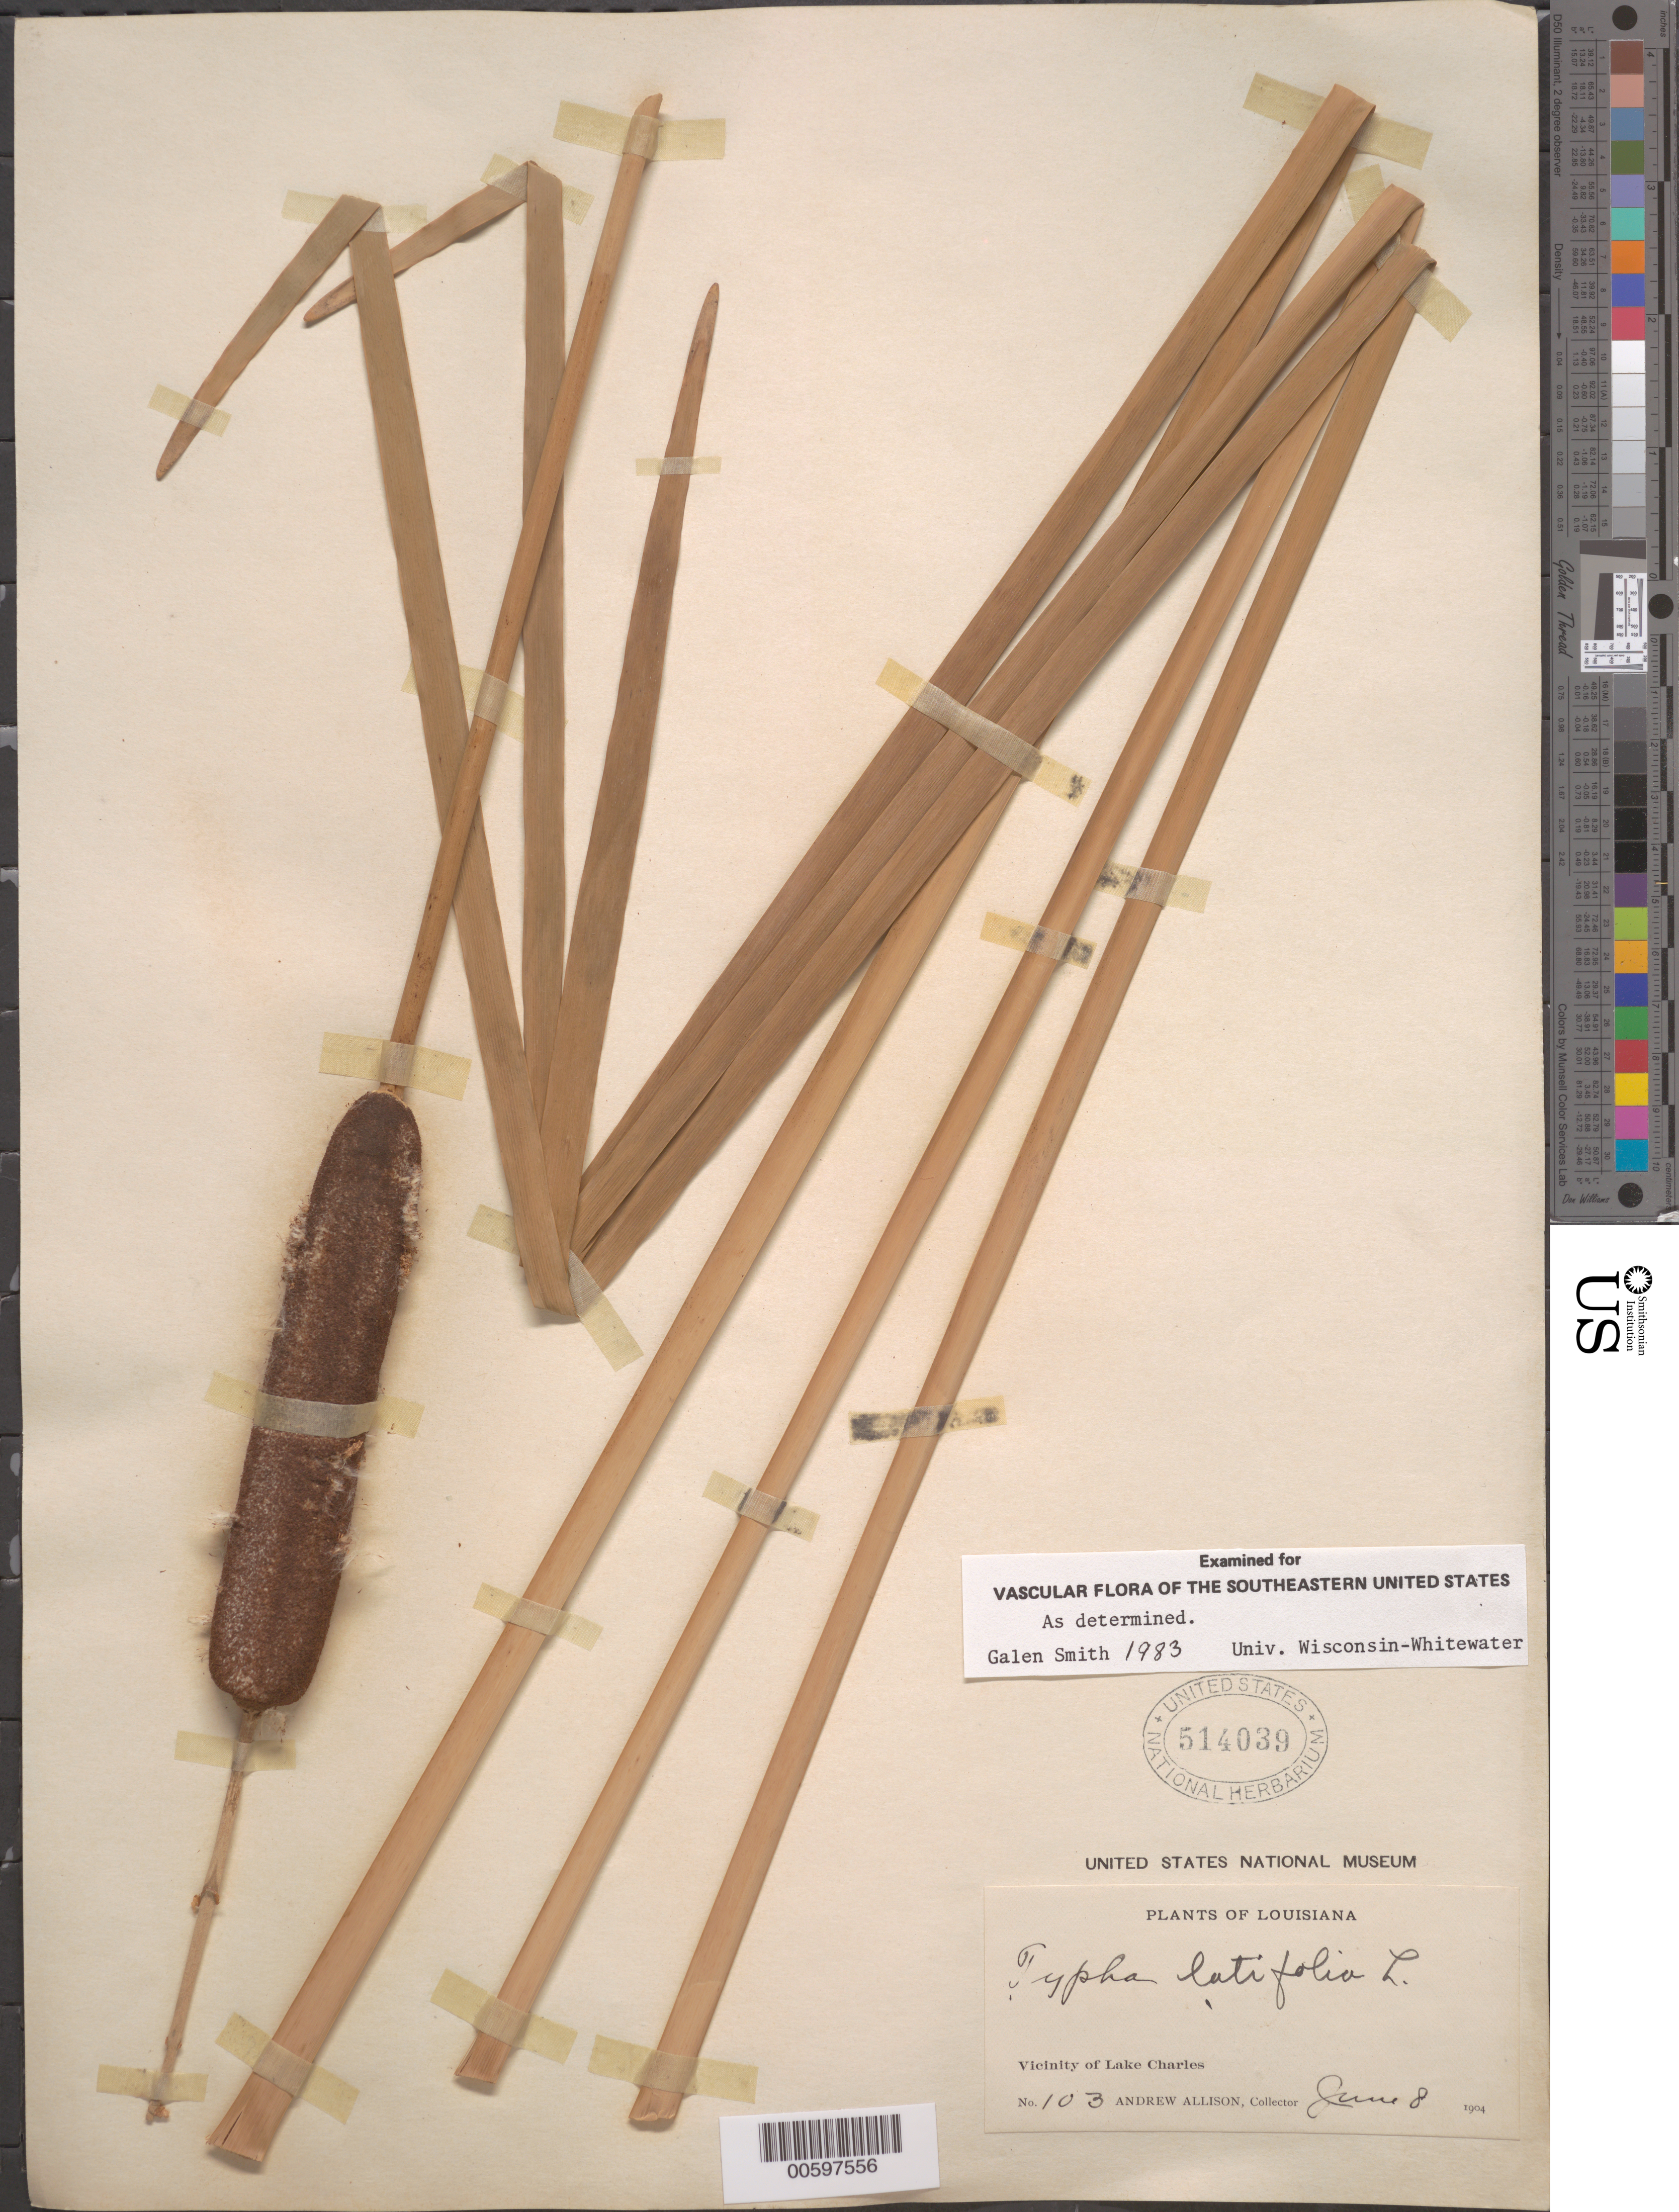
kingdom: Plantae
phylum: Tracheophyta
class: Liliopsida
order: Poales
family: Typhaceae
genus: Typha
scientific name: Typha latifolia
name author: L.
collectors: A. Allison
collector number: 103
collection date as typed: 08 Jun 1904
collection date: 1904-06-08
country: United States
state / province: Louisiana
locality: Lake Charles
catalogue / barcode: US 514039